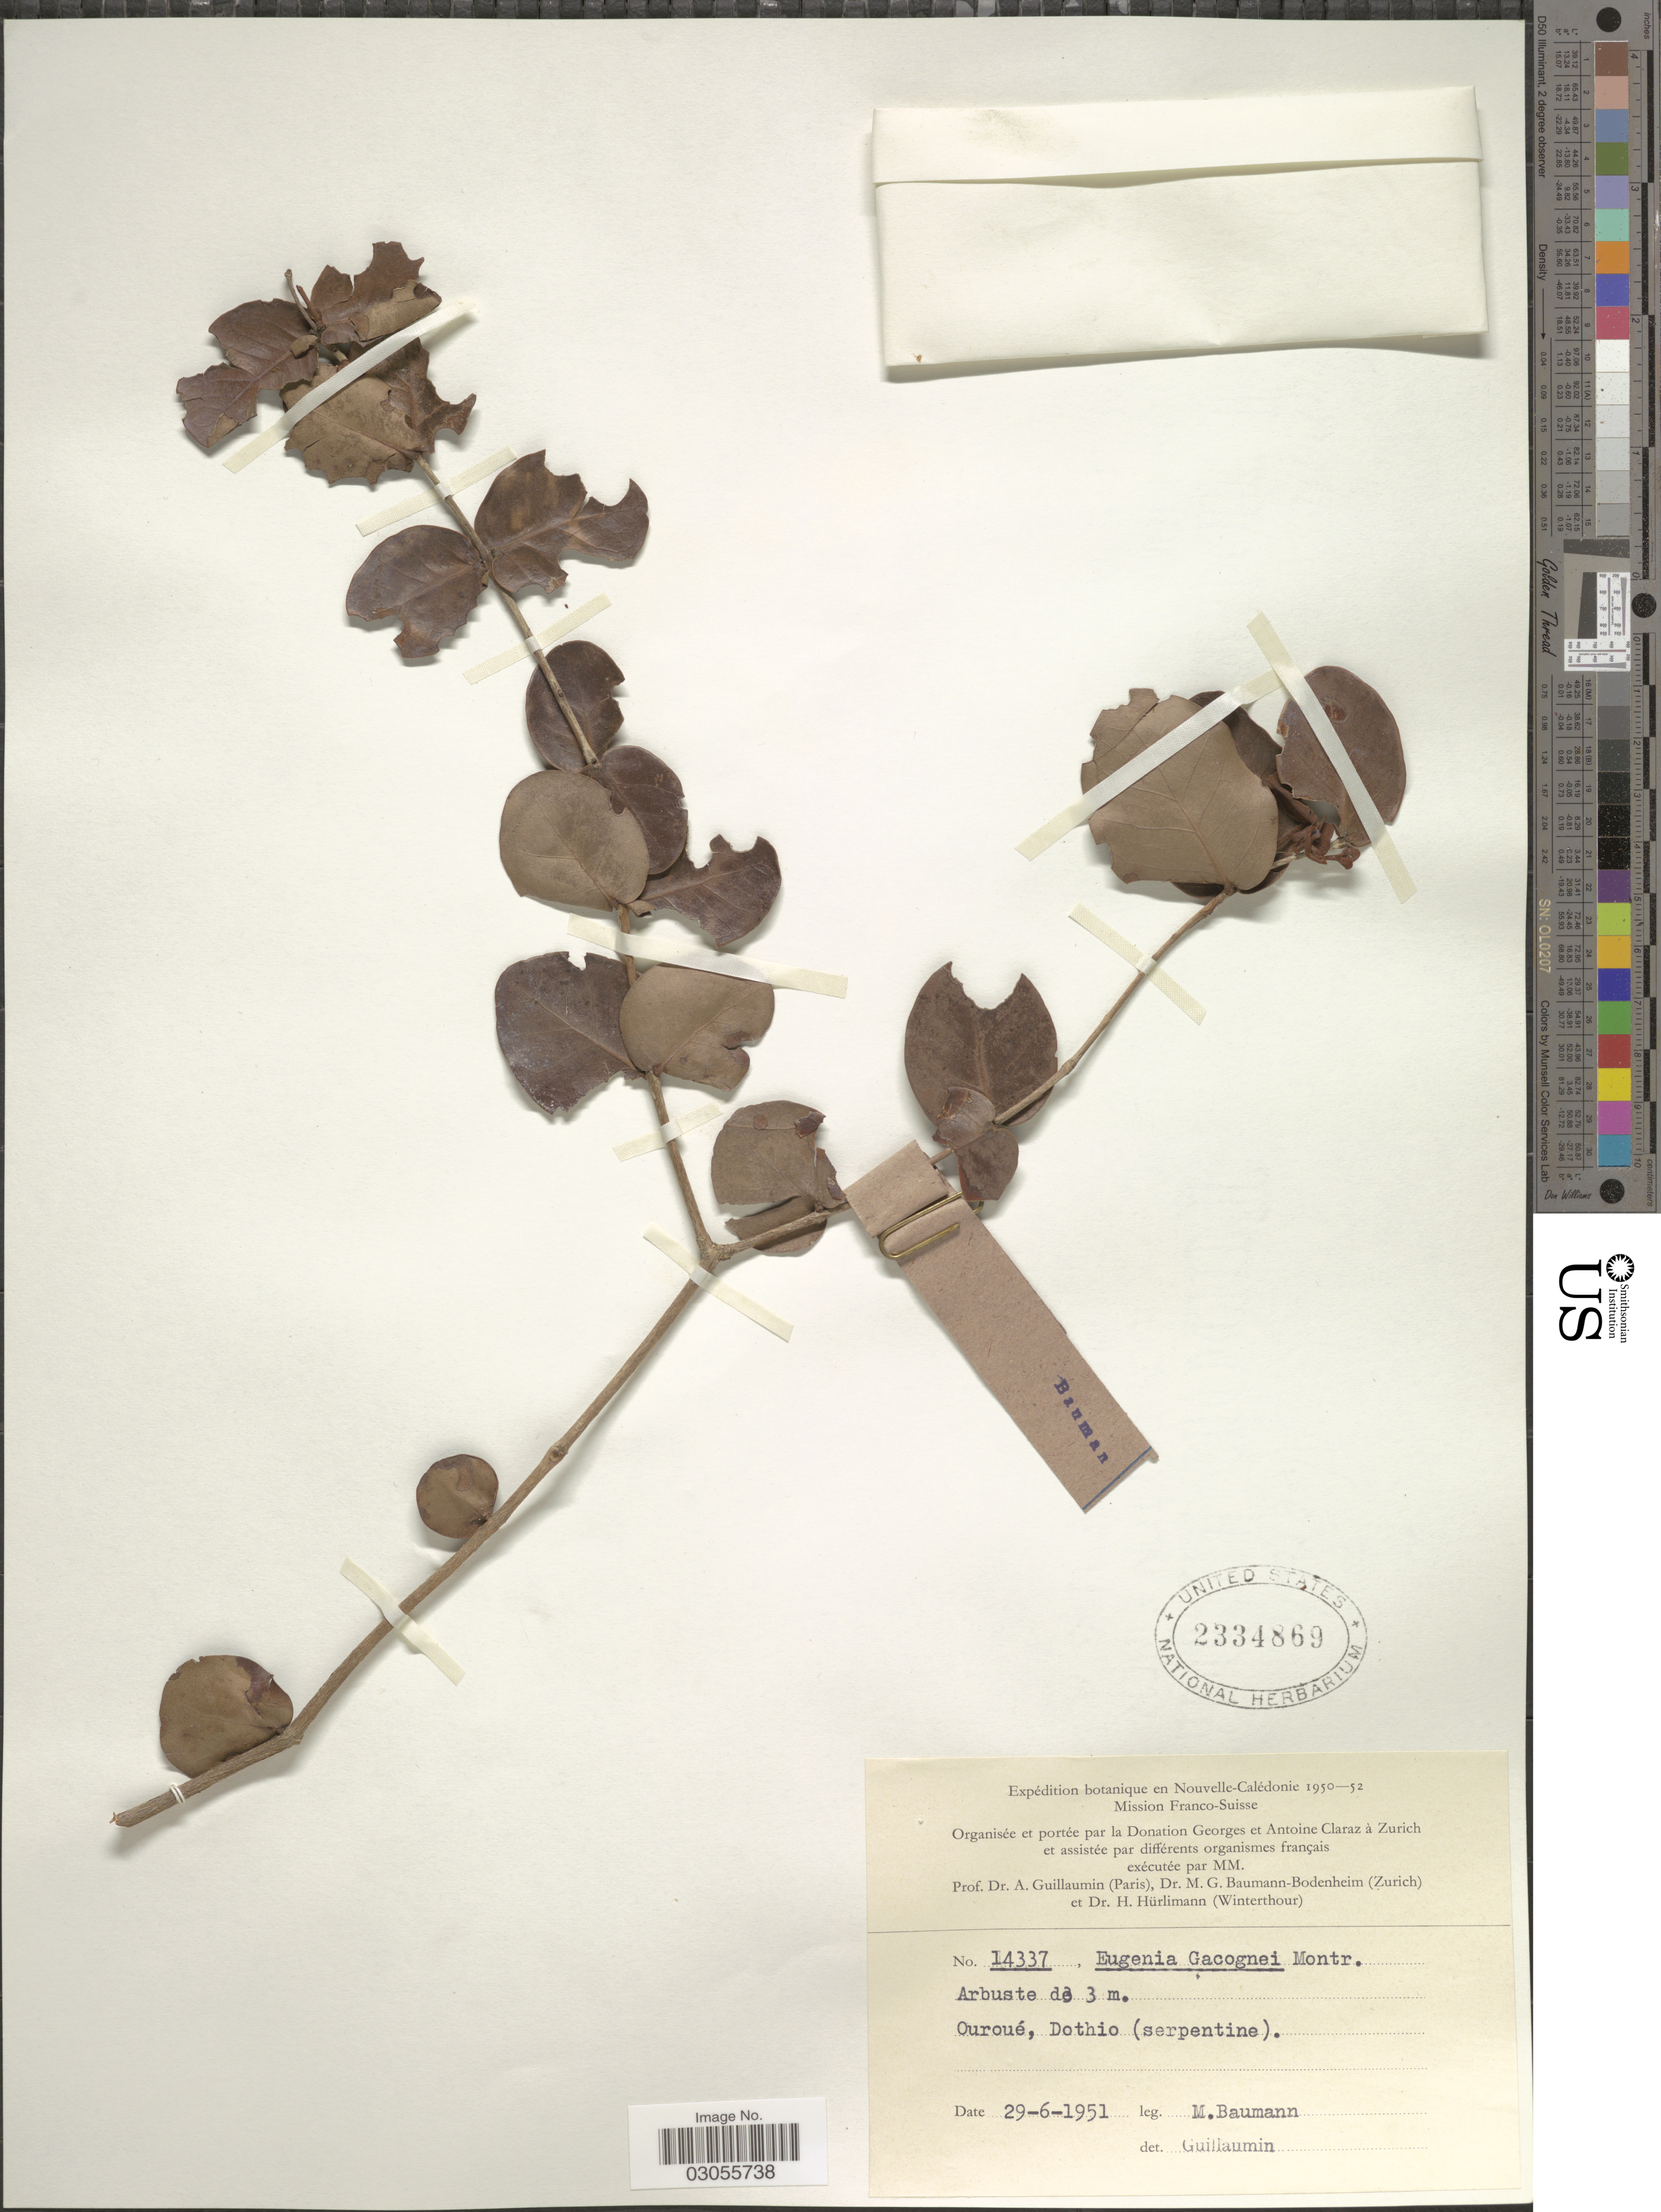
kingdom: Plantae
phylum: Tracheophyta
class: Magnoliopsida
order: Myrtales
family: Myrtaceae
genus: Eugenia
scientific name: Eugenia gacognei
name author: Montrouz.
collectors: M. Baumann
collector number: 14337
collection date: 1951-06-29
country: New Caledonia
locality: Ouroué, Dothio (serpentine).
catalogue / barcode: US 2334869